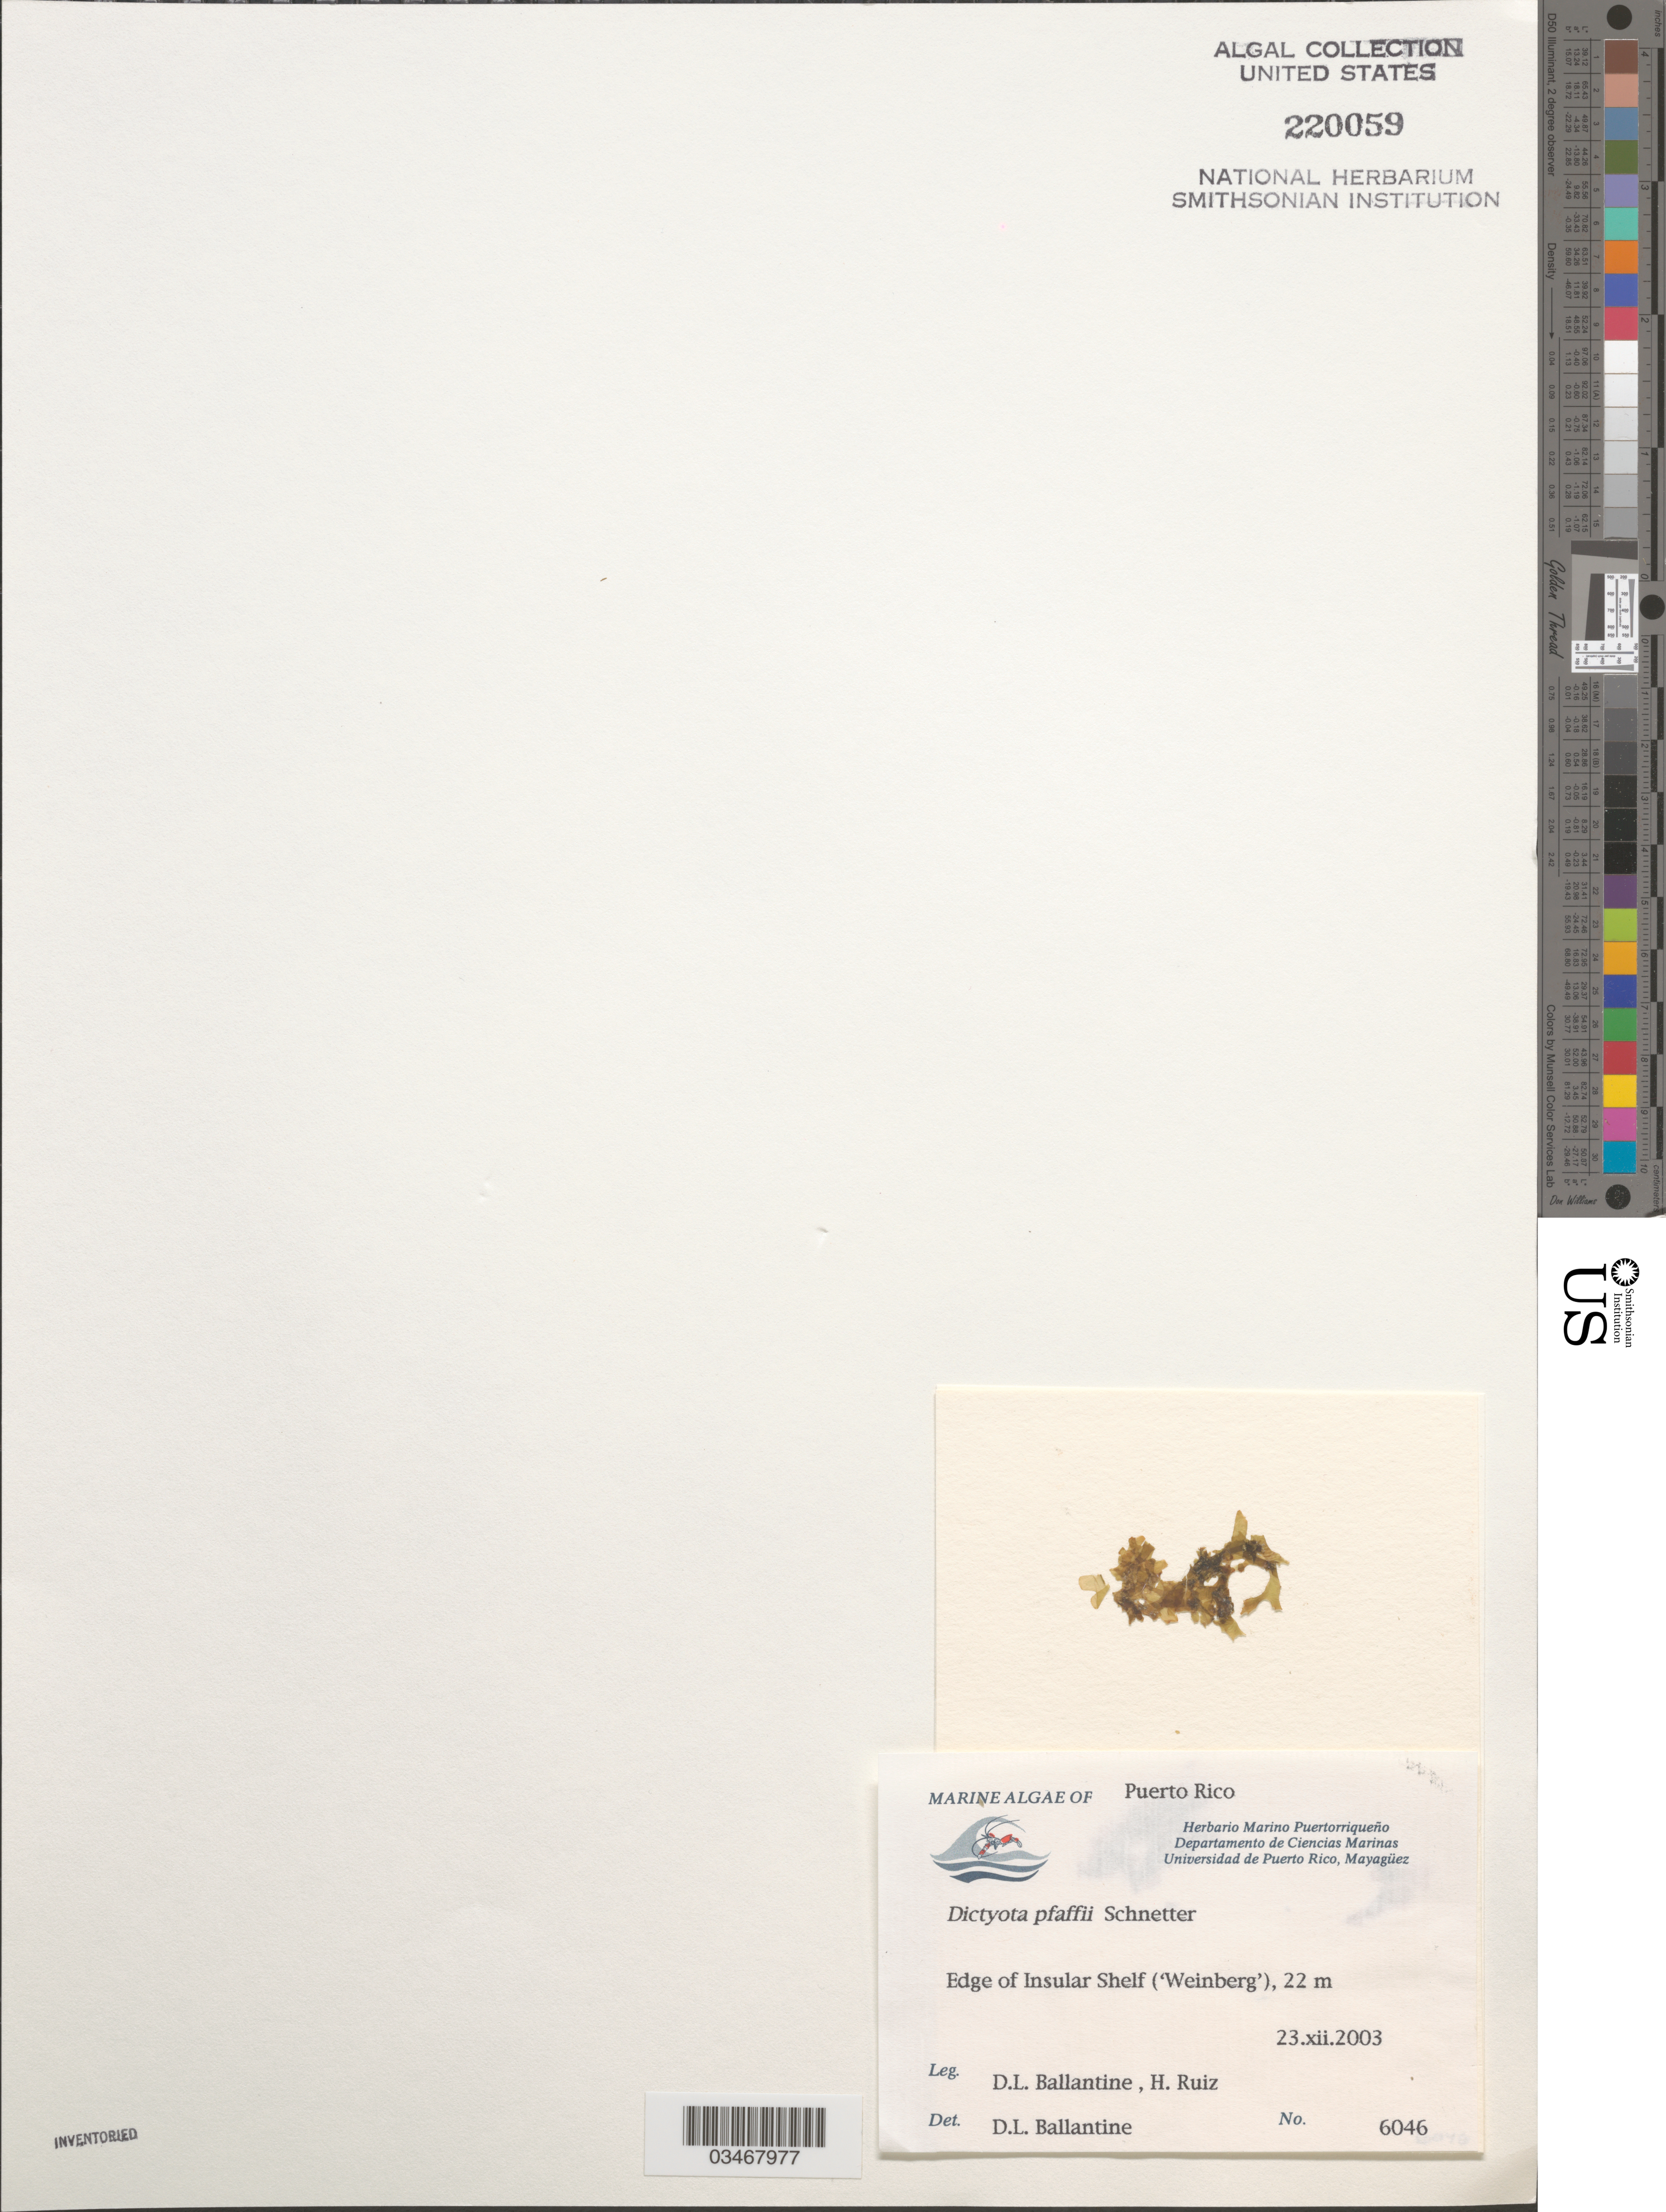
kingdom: Chromista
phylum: Ochrophyta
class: Phaeophyceae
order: Dictyotales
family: Dictyotaceae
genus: Dictyota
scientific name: Dictyota friabilis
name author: Setch.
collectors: D.L. Ballantine & H. Ruiz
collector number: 6046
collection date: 2003-12-23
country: Puerto Rico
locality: Edge of insular shelf ('Weinburg')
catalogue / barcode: US 220059